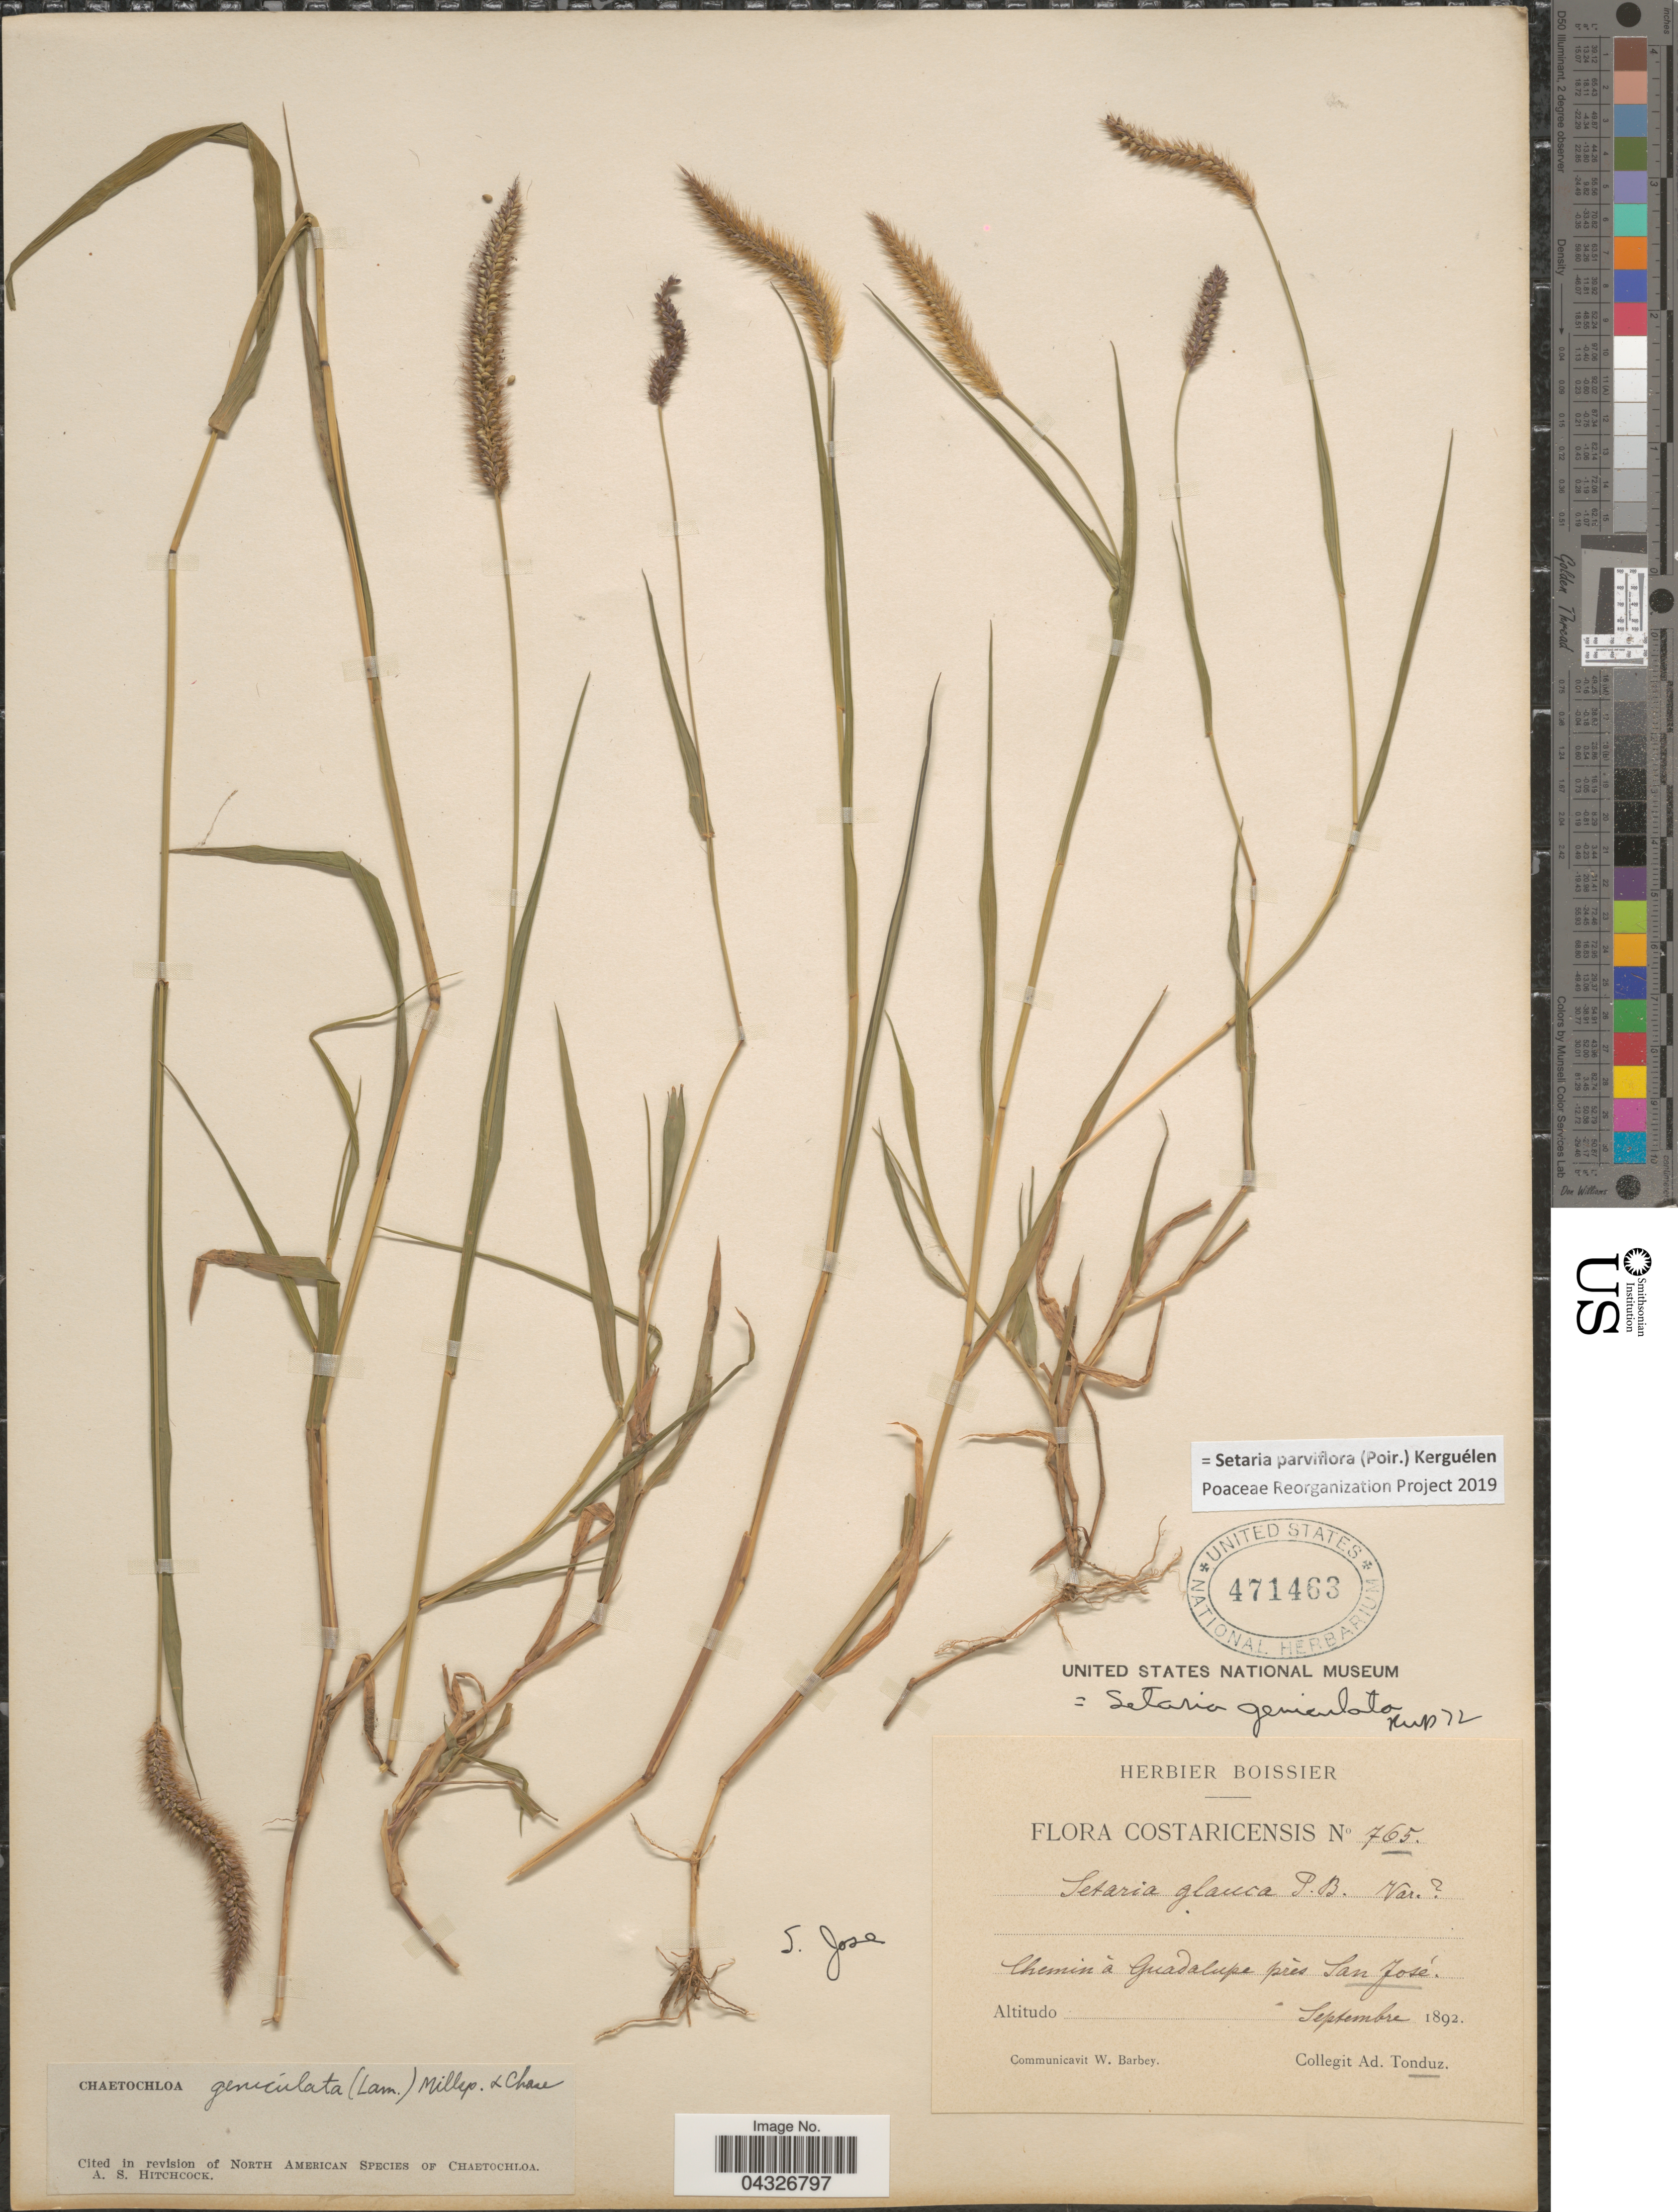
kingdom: Plantae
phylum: Tracheophyta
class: Liliopsida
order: Poales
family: Poaceae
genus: Setaria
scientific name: Setaria parviflora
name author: (Poir.) Kerguélen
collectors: A. Tonduz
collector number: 765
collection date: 1892-09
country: Costa Rica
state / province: San José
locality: Chemin à Guadalupe près San José.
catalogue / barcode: US 471463